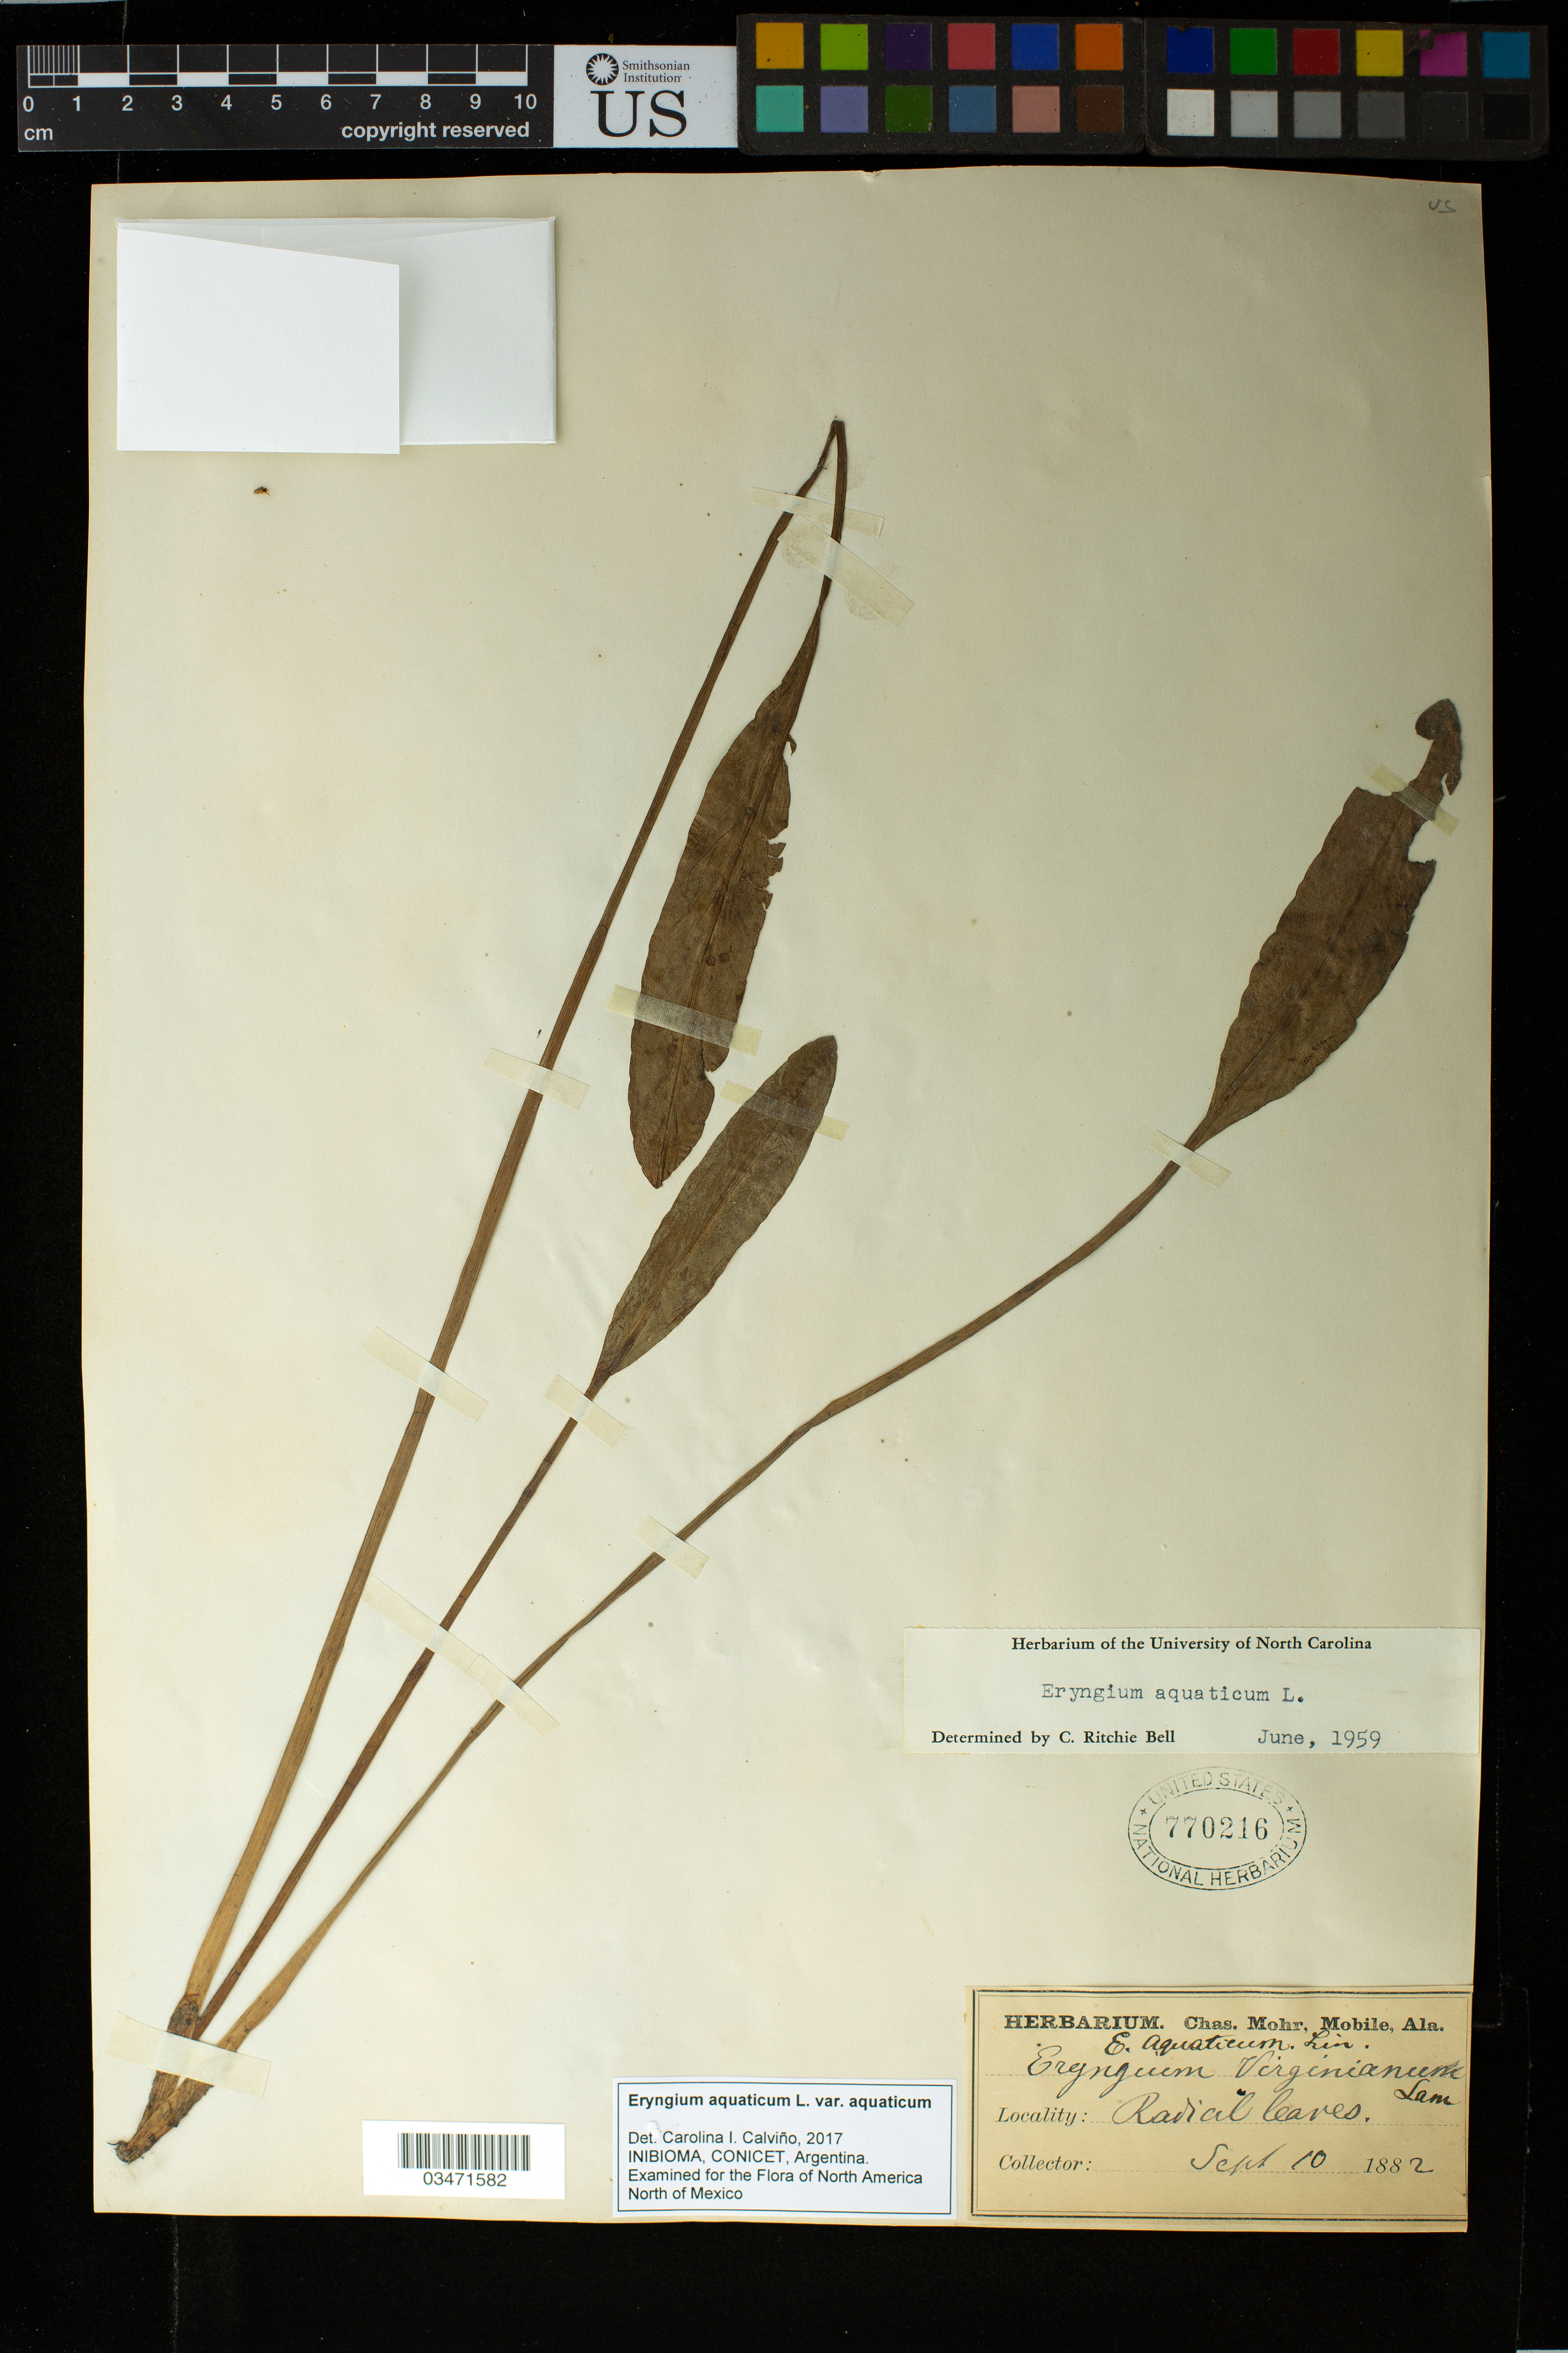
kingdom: Plantae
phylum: Tracheophyta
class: Magnoliopsida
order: Apiales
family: Apiaceae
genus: Eryngium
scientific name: Eryngium aquaticum var. aquaticum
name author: L.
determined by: Calviño, C. I.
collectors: ex herb. C. Mohr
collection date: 1882-09-10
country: United States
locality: Alabama [?]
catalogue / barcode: US 770216